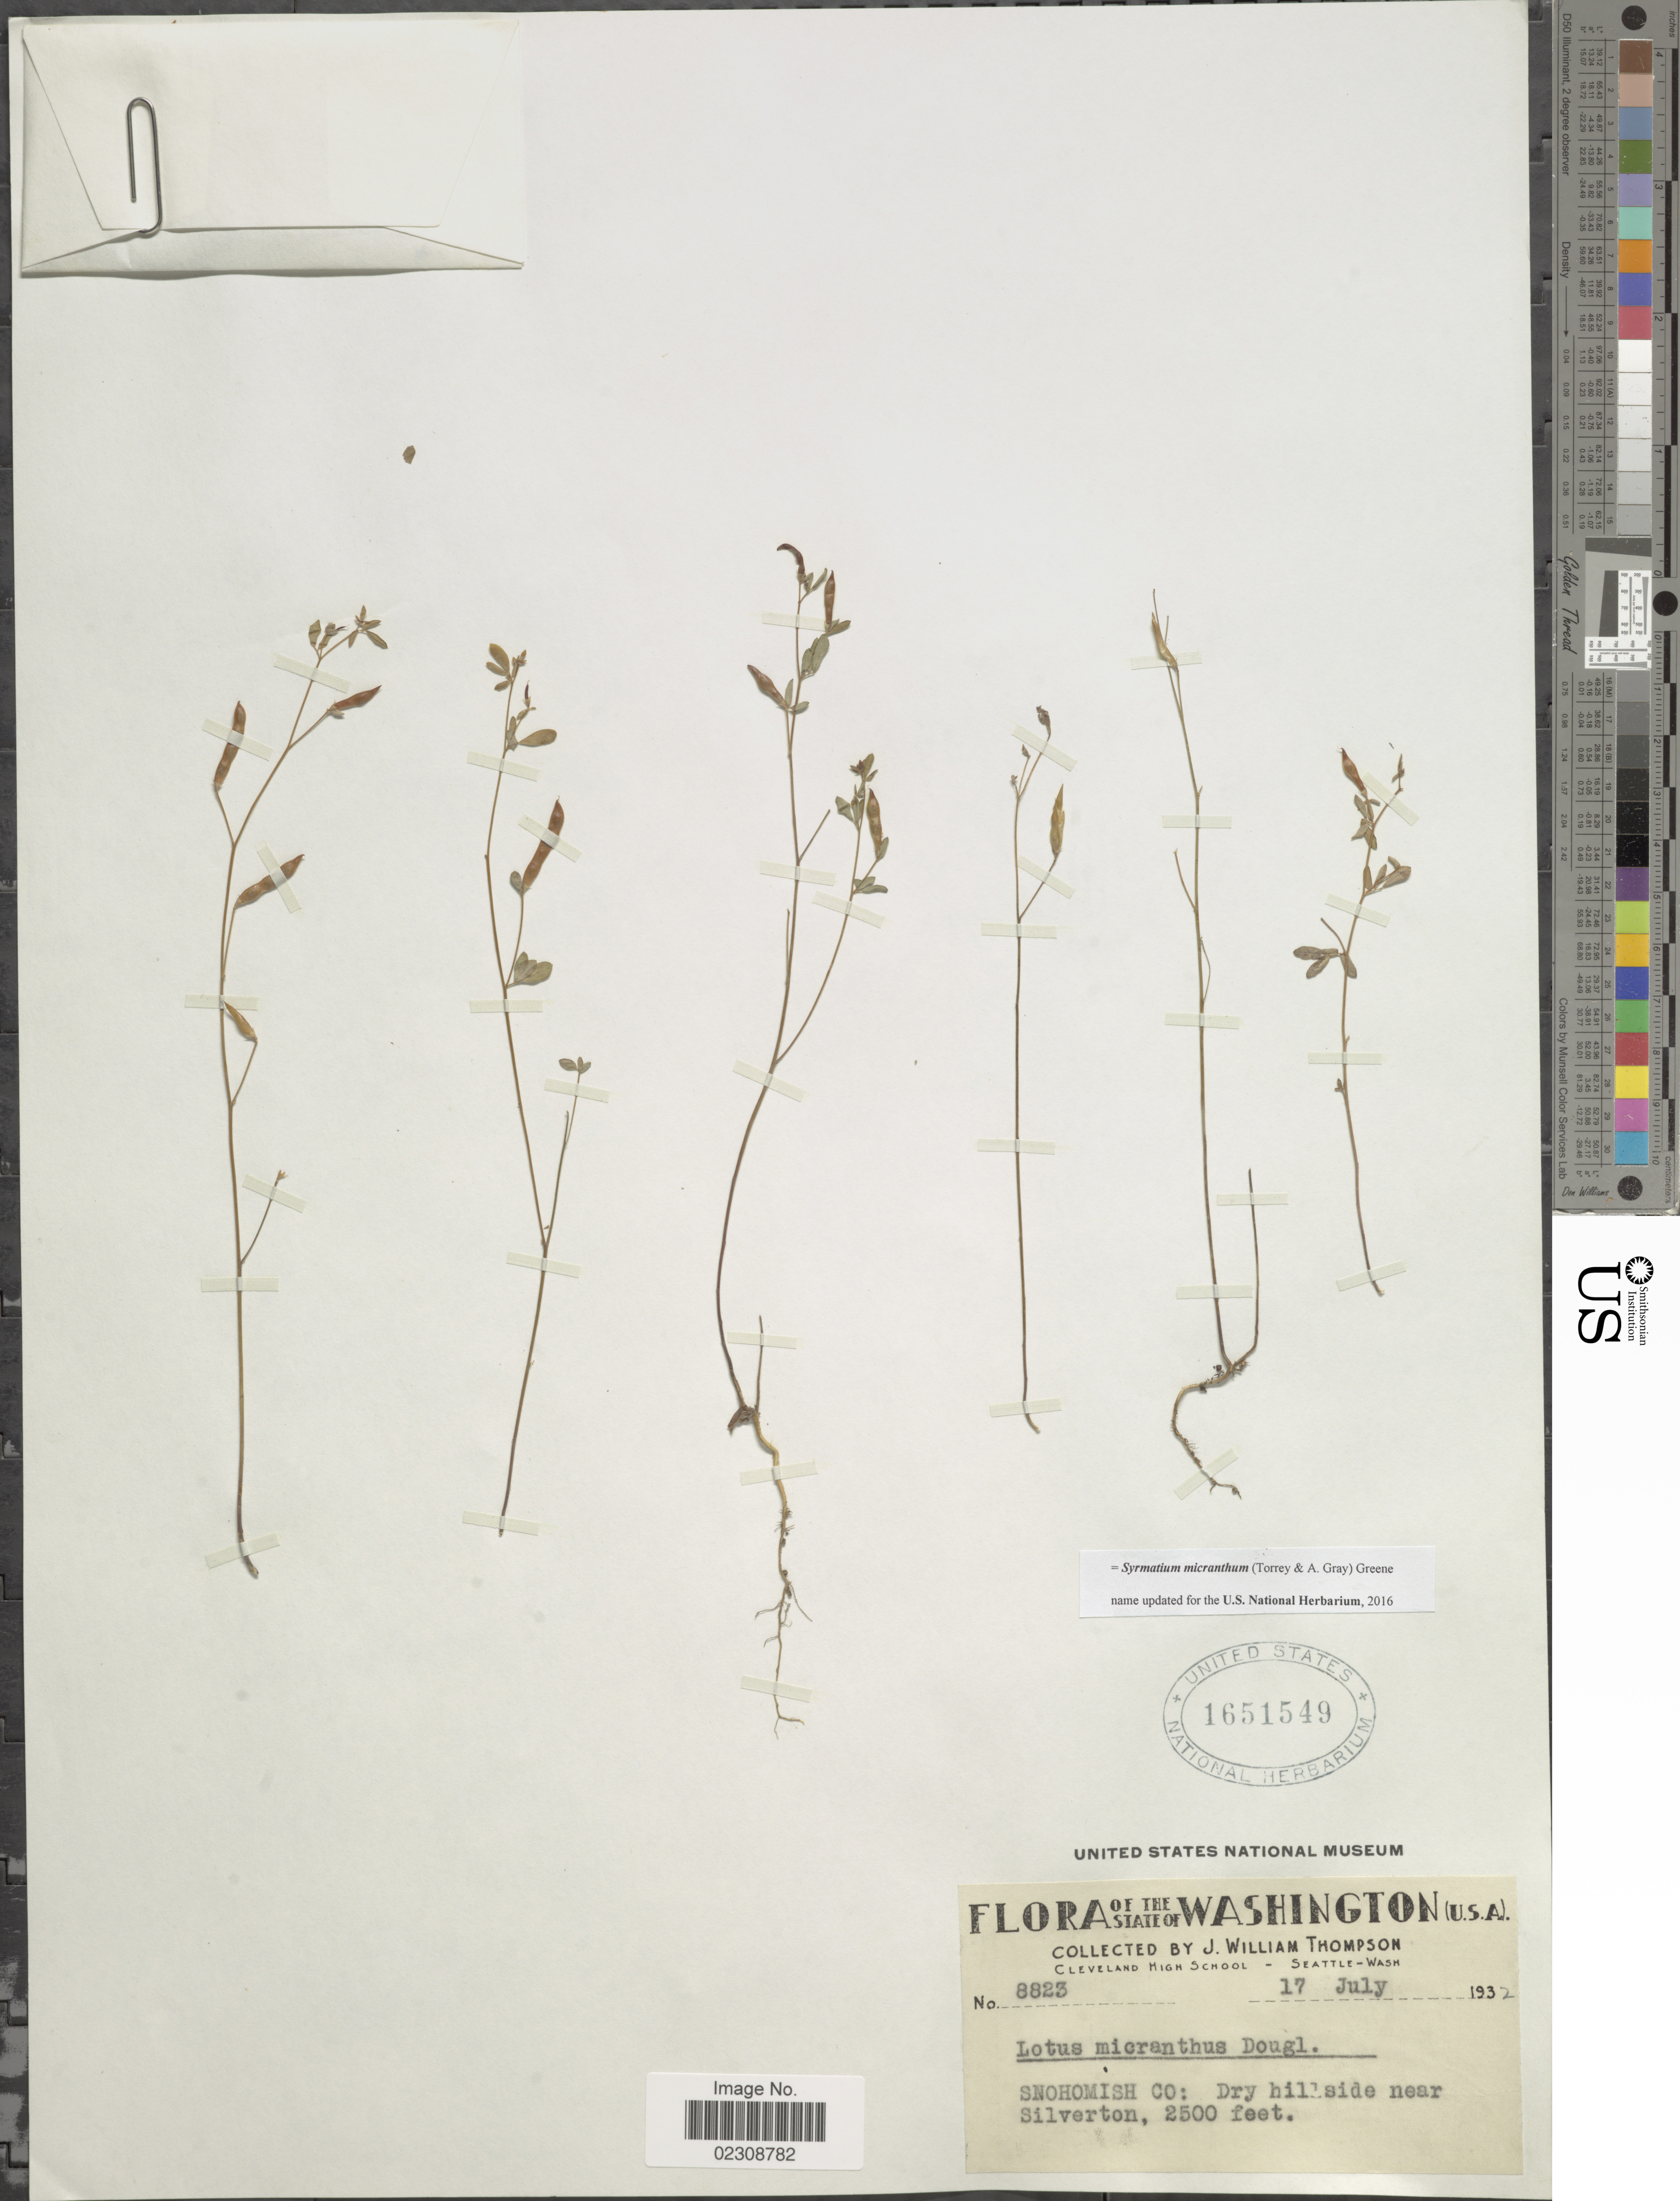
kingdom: Plantae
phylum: Tracheophyta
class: Magnoliopsida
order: Fabales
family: Fabaceae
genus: Syrmatium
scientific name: Syrmatium micranthum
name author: (Torr. & A. Gray) Greene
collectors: J. W. Thompson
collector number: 8823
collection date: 1932-07-17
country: United States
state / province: Washington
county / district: Snohomish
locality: Snohomish Co: near Silverton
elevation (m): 762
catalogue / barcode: US 1651549